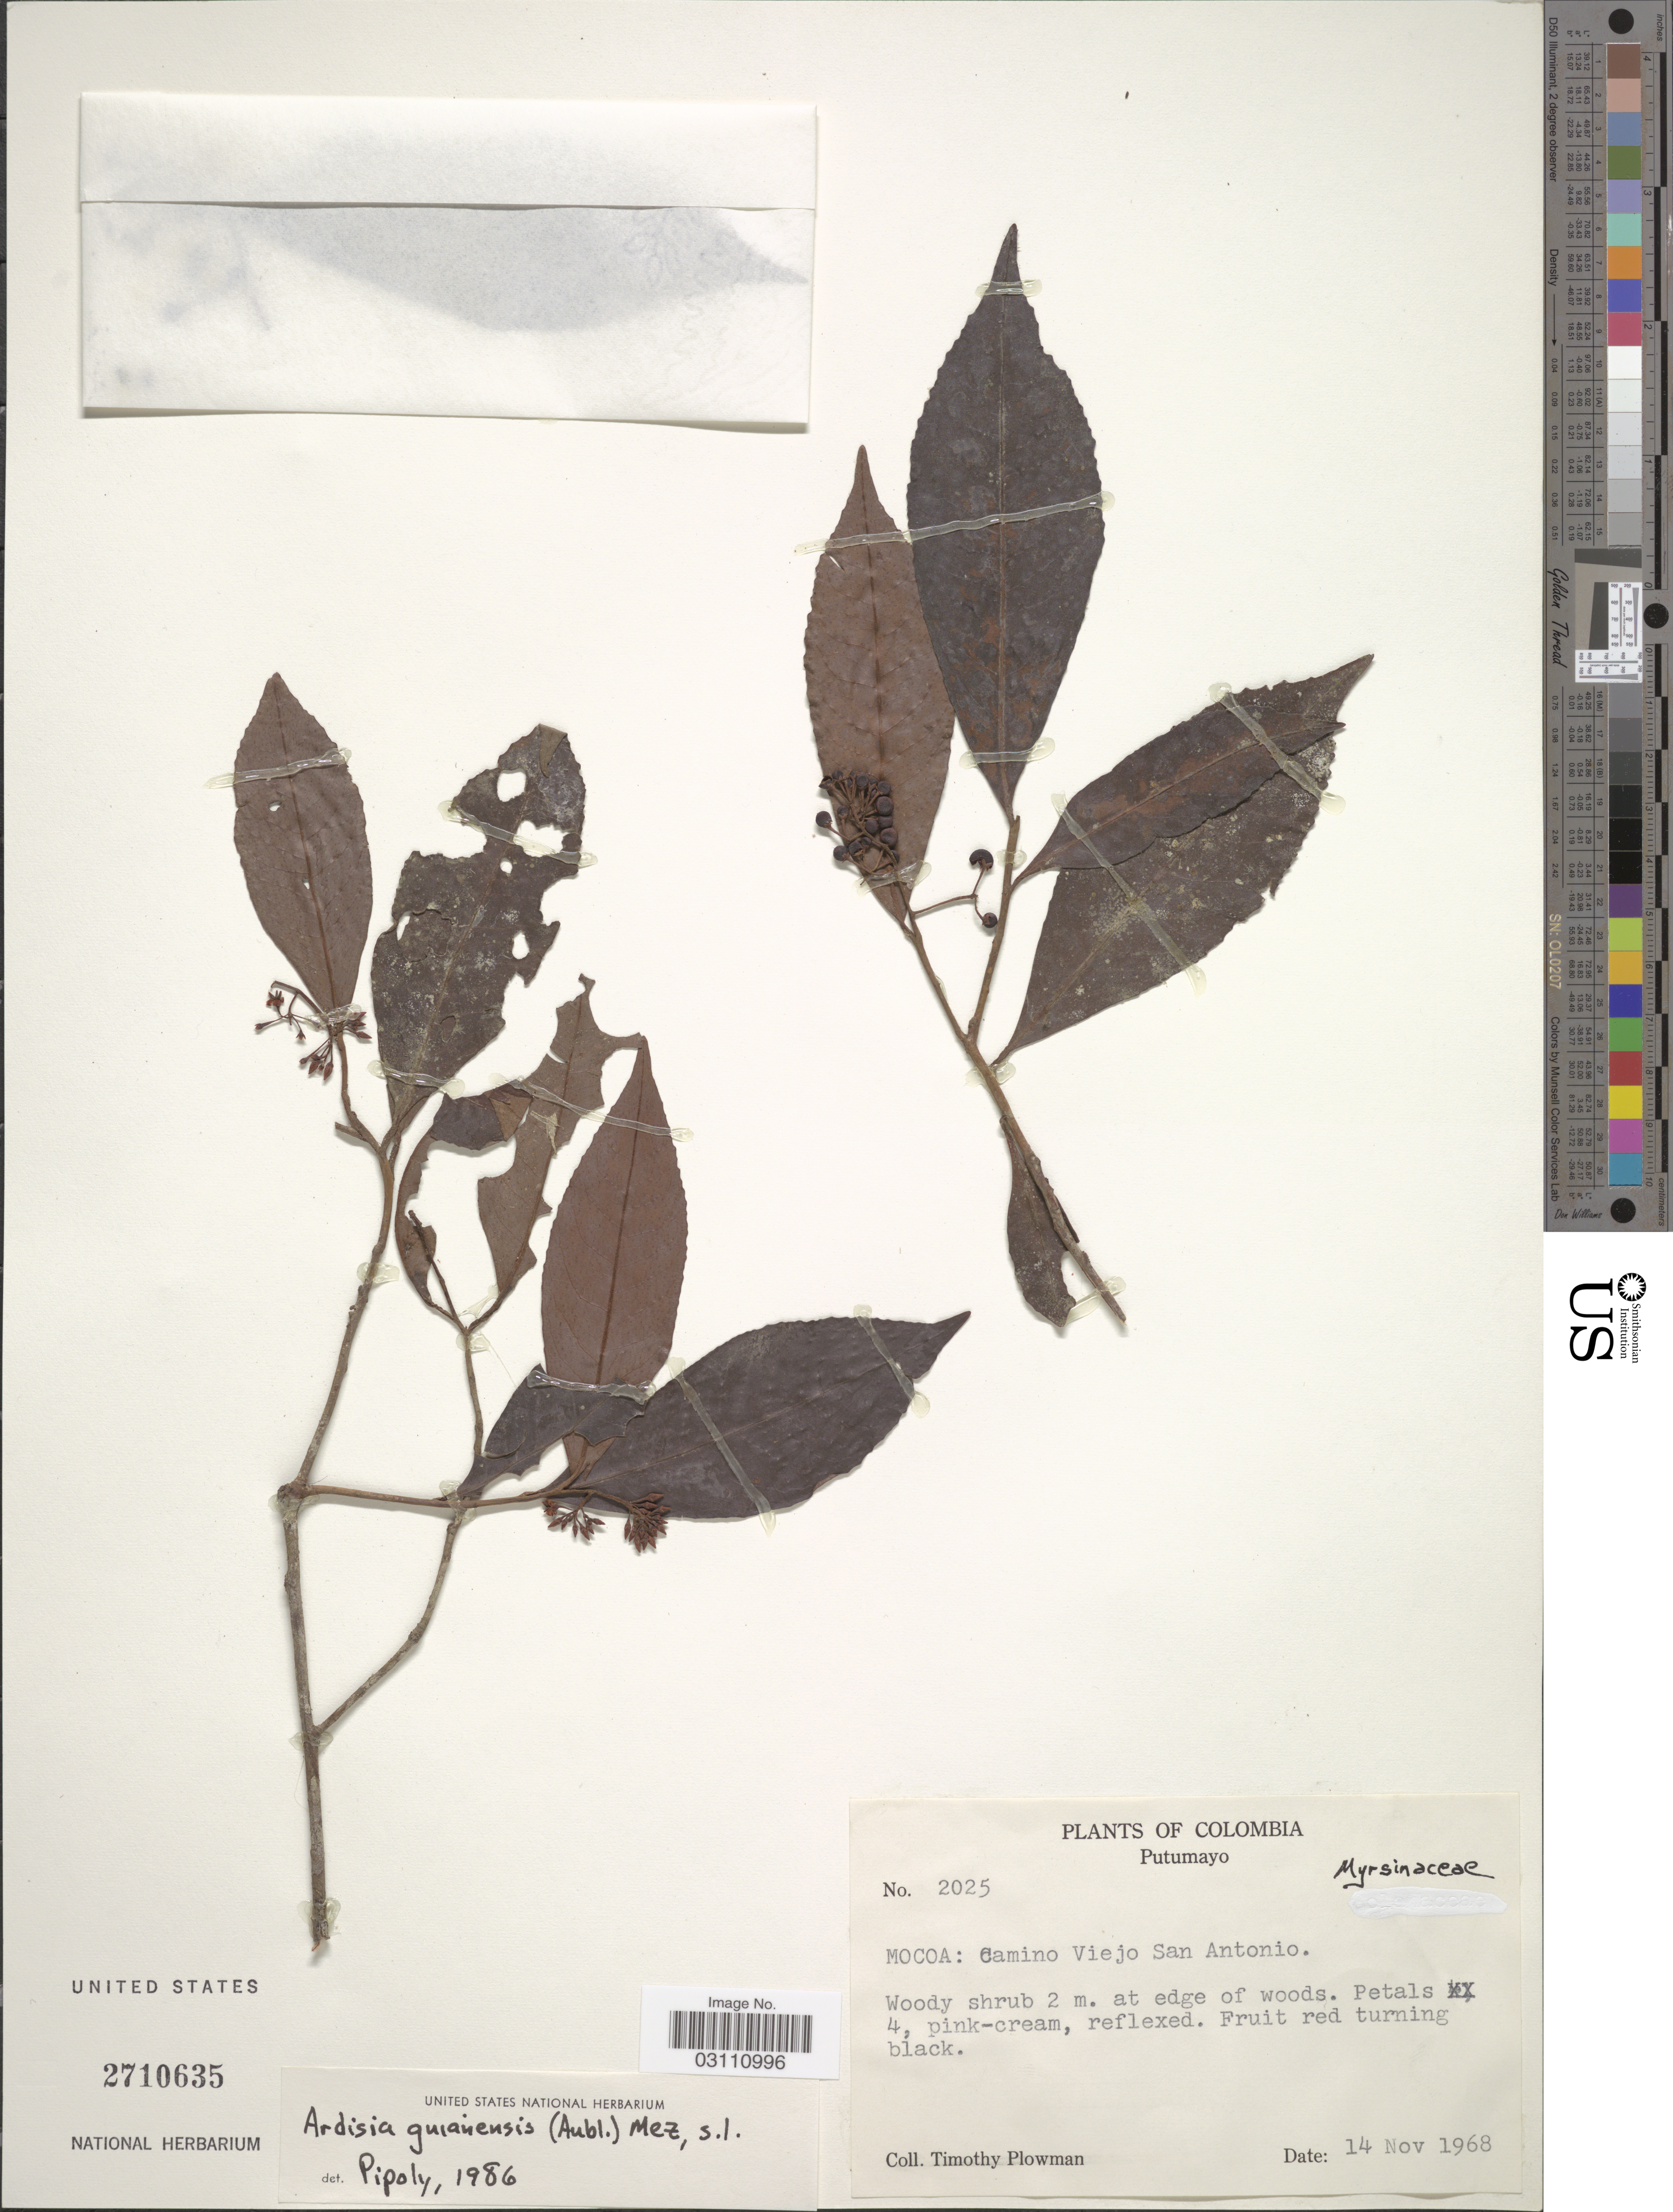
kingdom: Plantae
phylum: Tracheophyta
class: Magnoliopsida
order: Ericales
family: Primulaceae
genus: Ardisia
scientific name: Ardisia guianensis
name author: (Aubl.) Mez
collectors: T. Plowman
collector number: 2025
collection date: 1968-11-14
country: Colombia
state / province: Putumayo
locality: Mocoa: Camino Viejo San Antonio.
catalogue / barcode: US 2710635